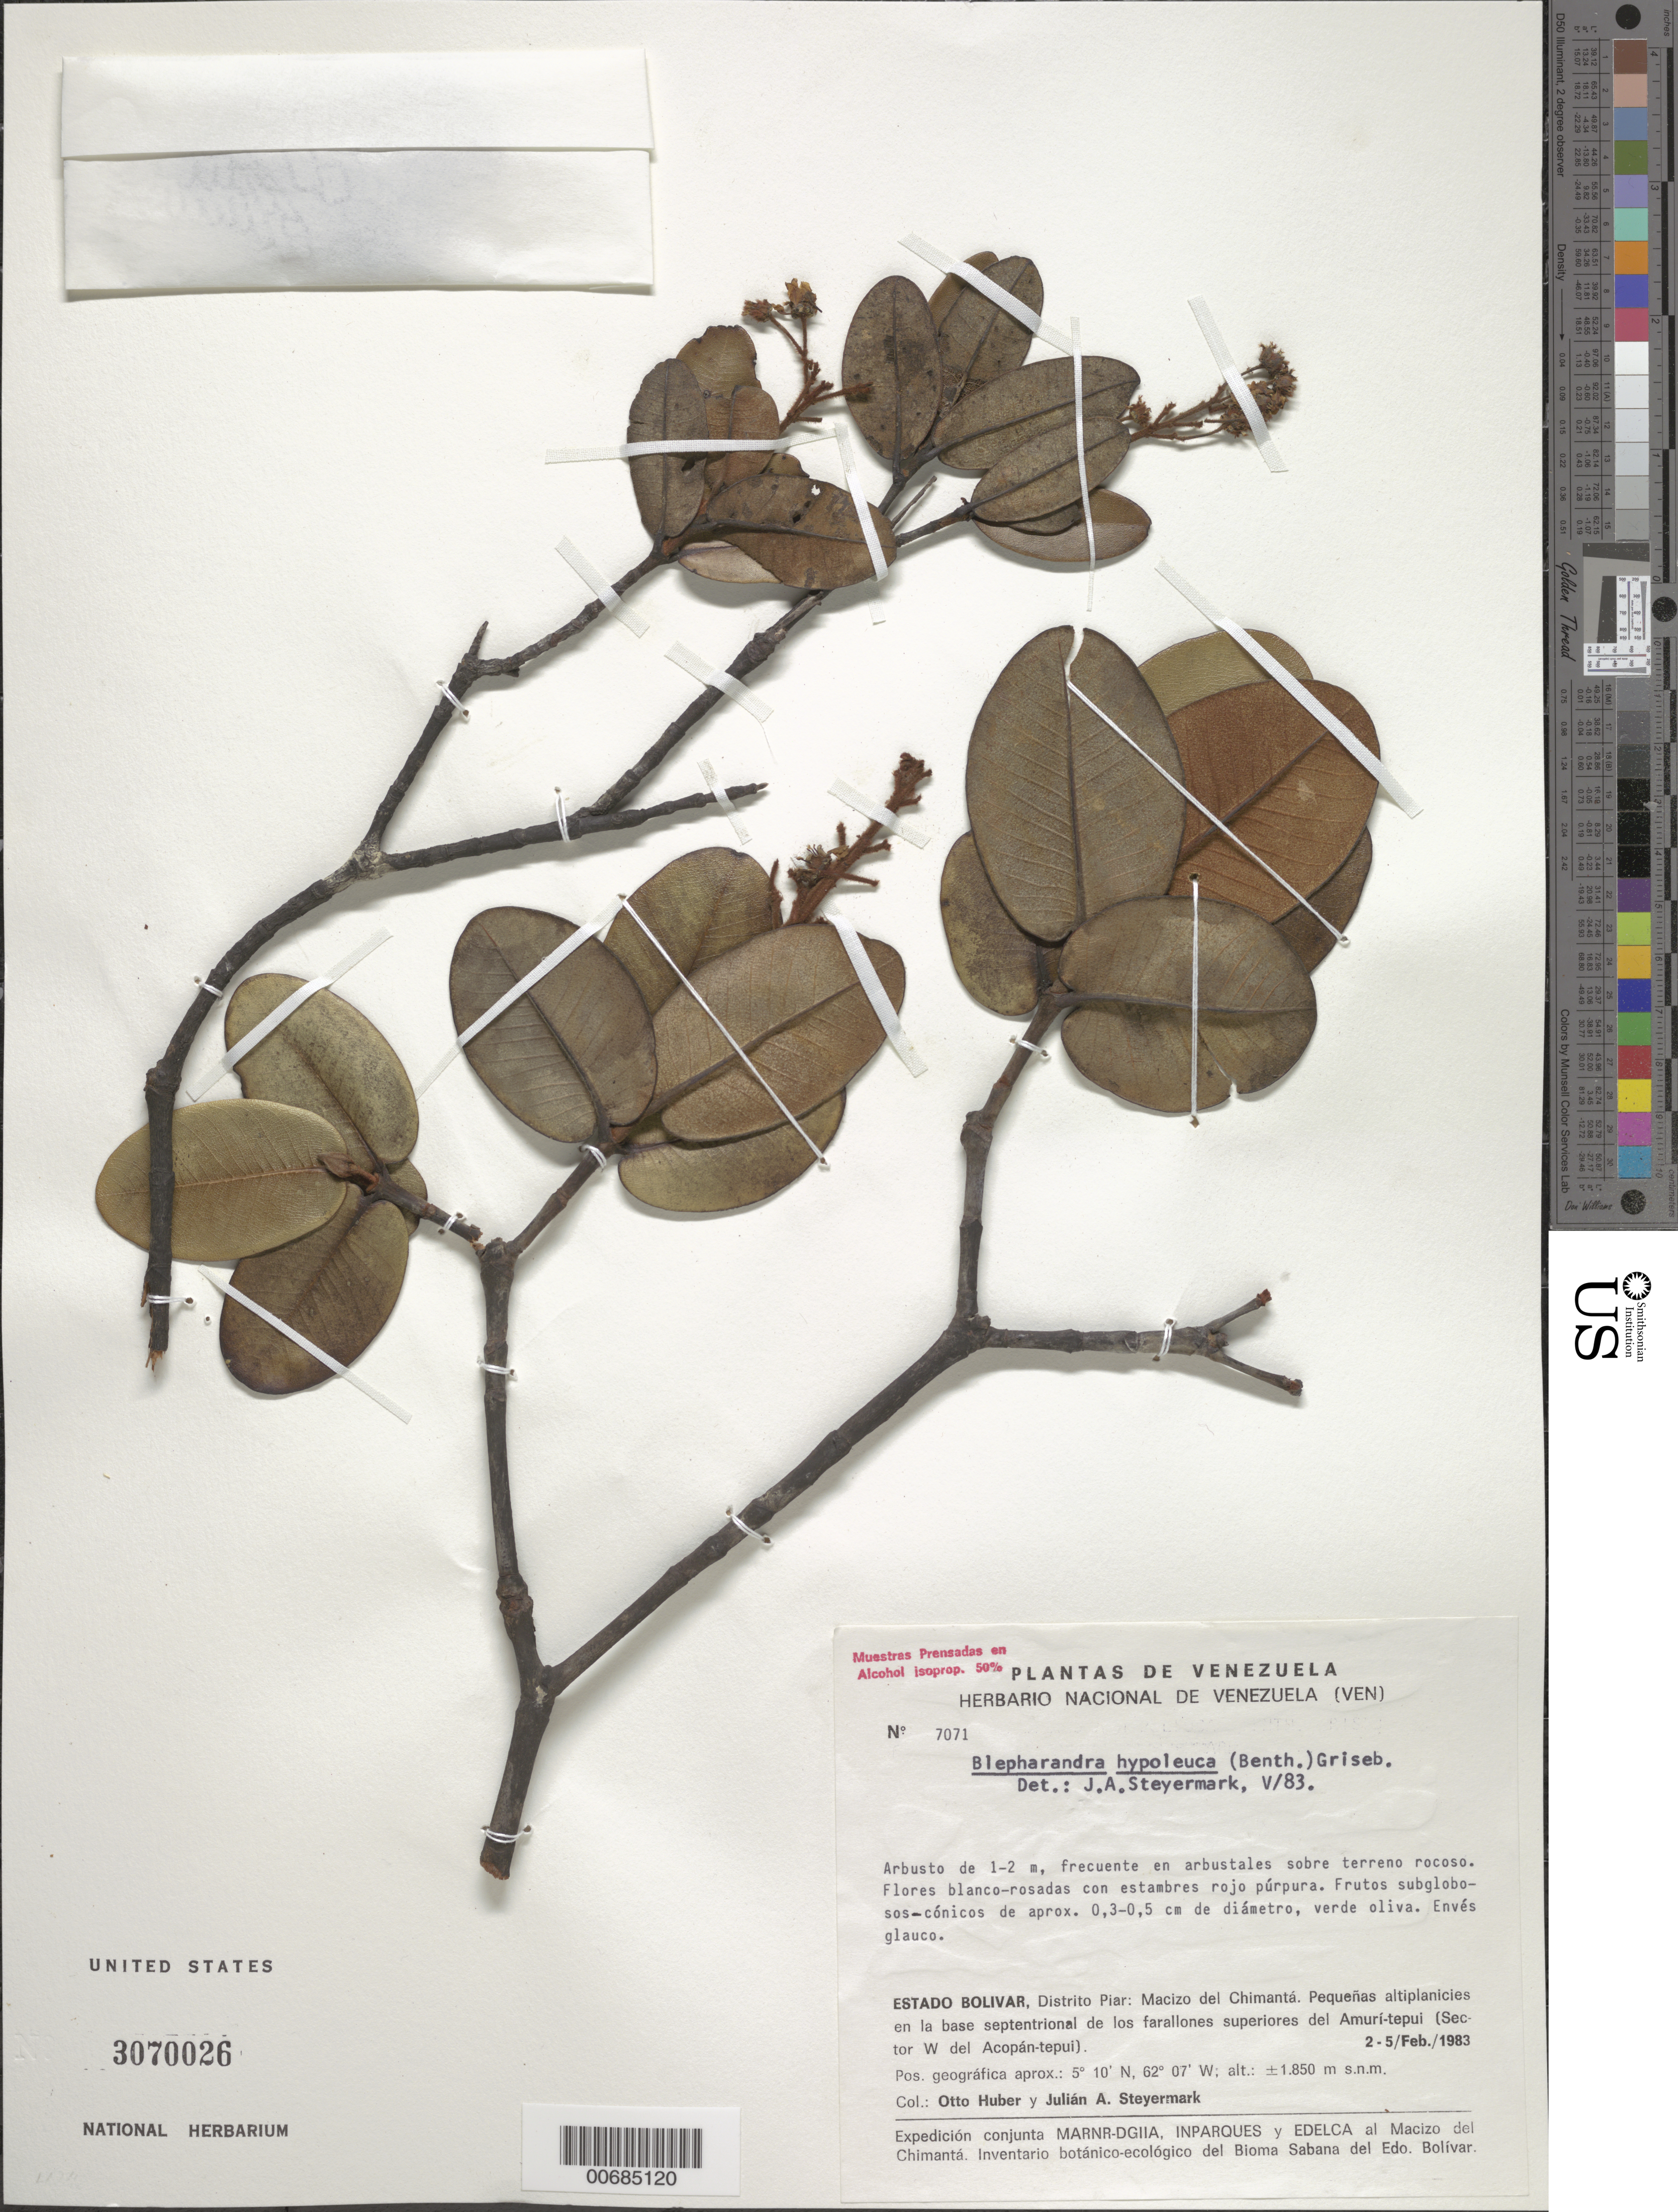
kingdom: Plantae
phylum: Tracheophyta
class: Magnoliopsida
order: Malpighiales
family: Malpighiaceae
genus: Blepharandra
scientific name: Blepharandra hypoleuca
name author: (Benth.) Griseb.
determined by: Steyermark, Julian A., (VEN)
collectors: O. Huber & J. Steyermark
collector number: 7071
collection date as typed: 2-Feb-83 to 5-Feb-83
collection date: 1983-02-02/1983-02-05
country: Venezuela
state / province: Bolívar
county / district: Piar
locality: Macizo del Chimantá, los farallones superíores del Amurí-tepuí (sect. W Acopán-tepuí)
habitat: Arbustales y praderas sobre rocas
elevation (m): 1850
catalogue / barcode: US 3070026